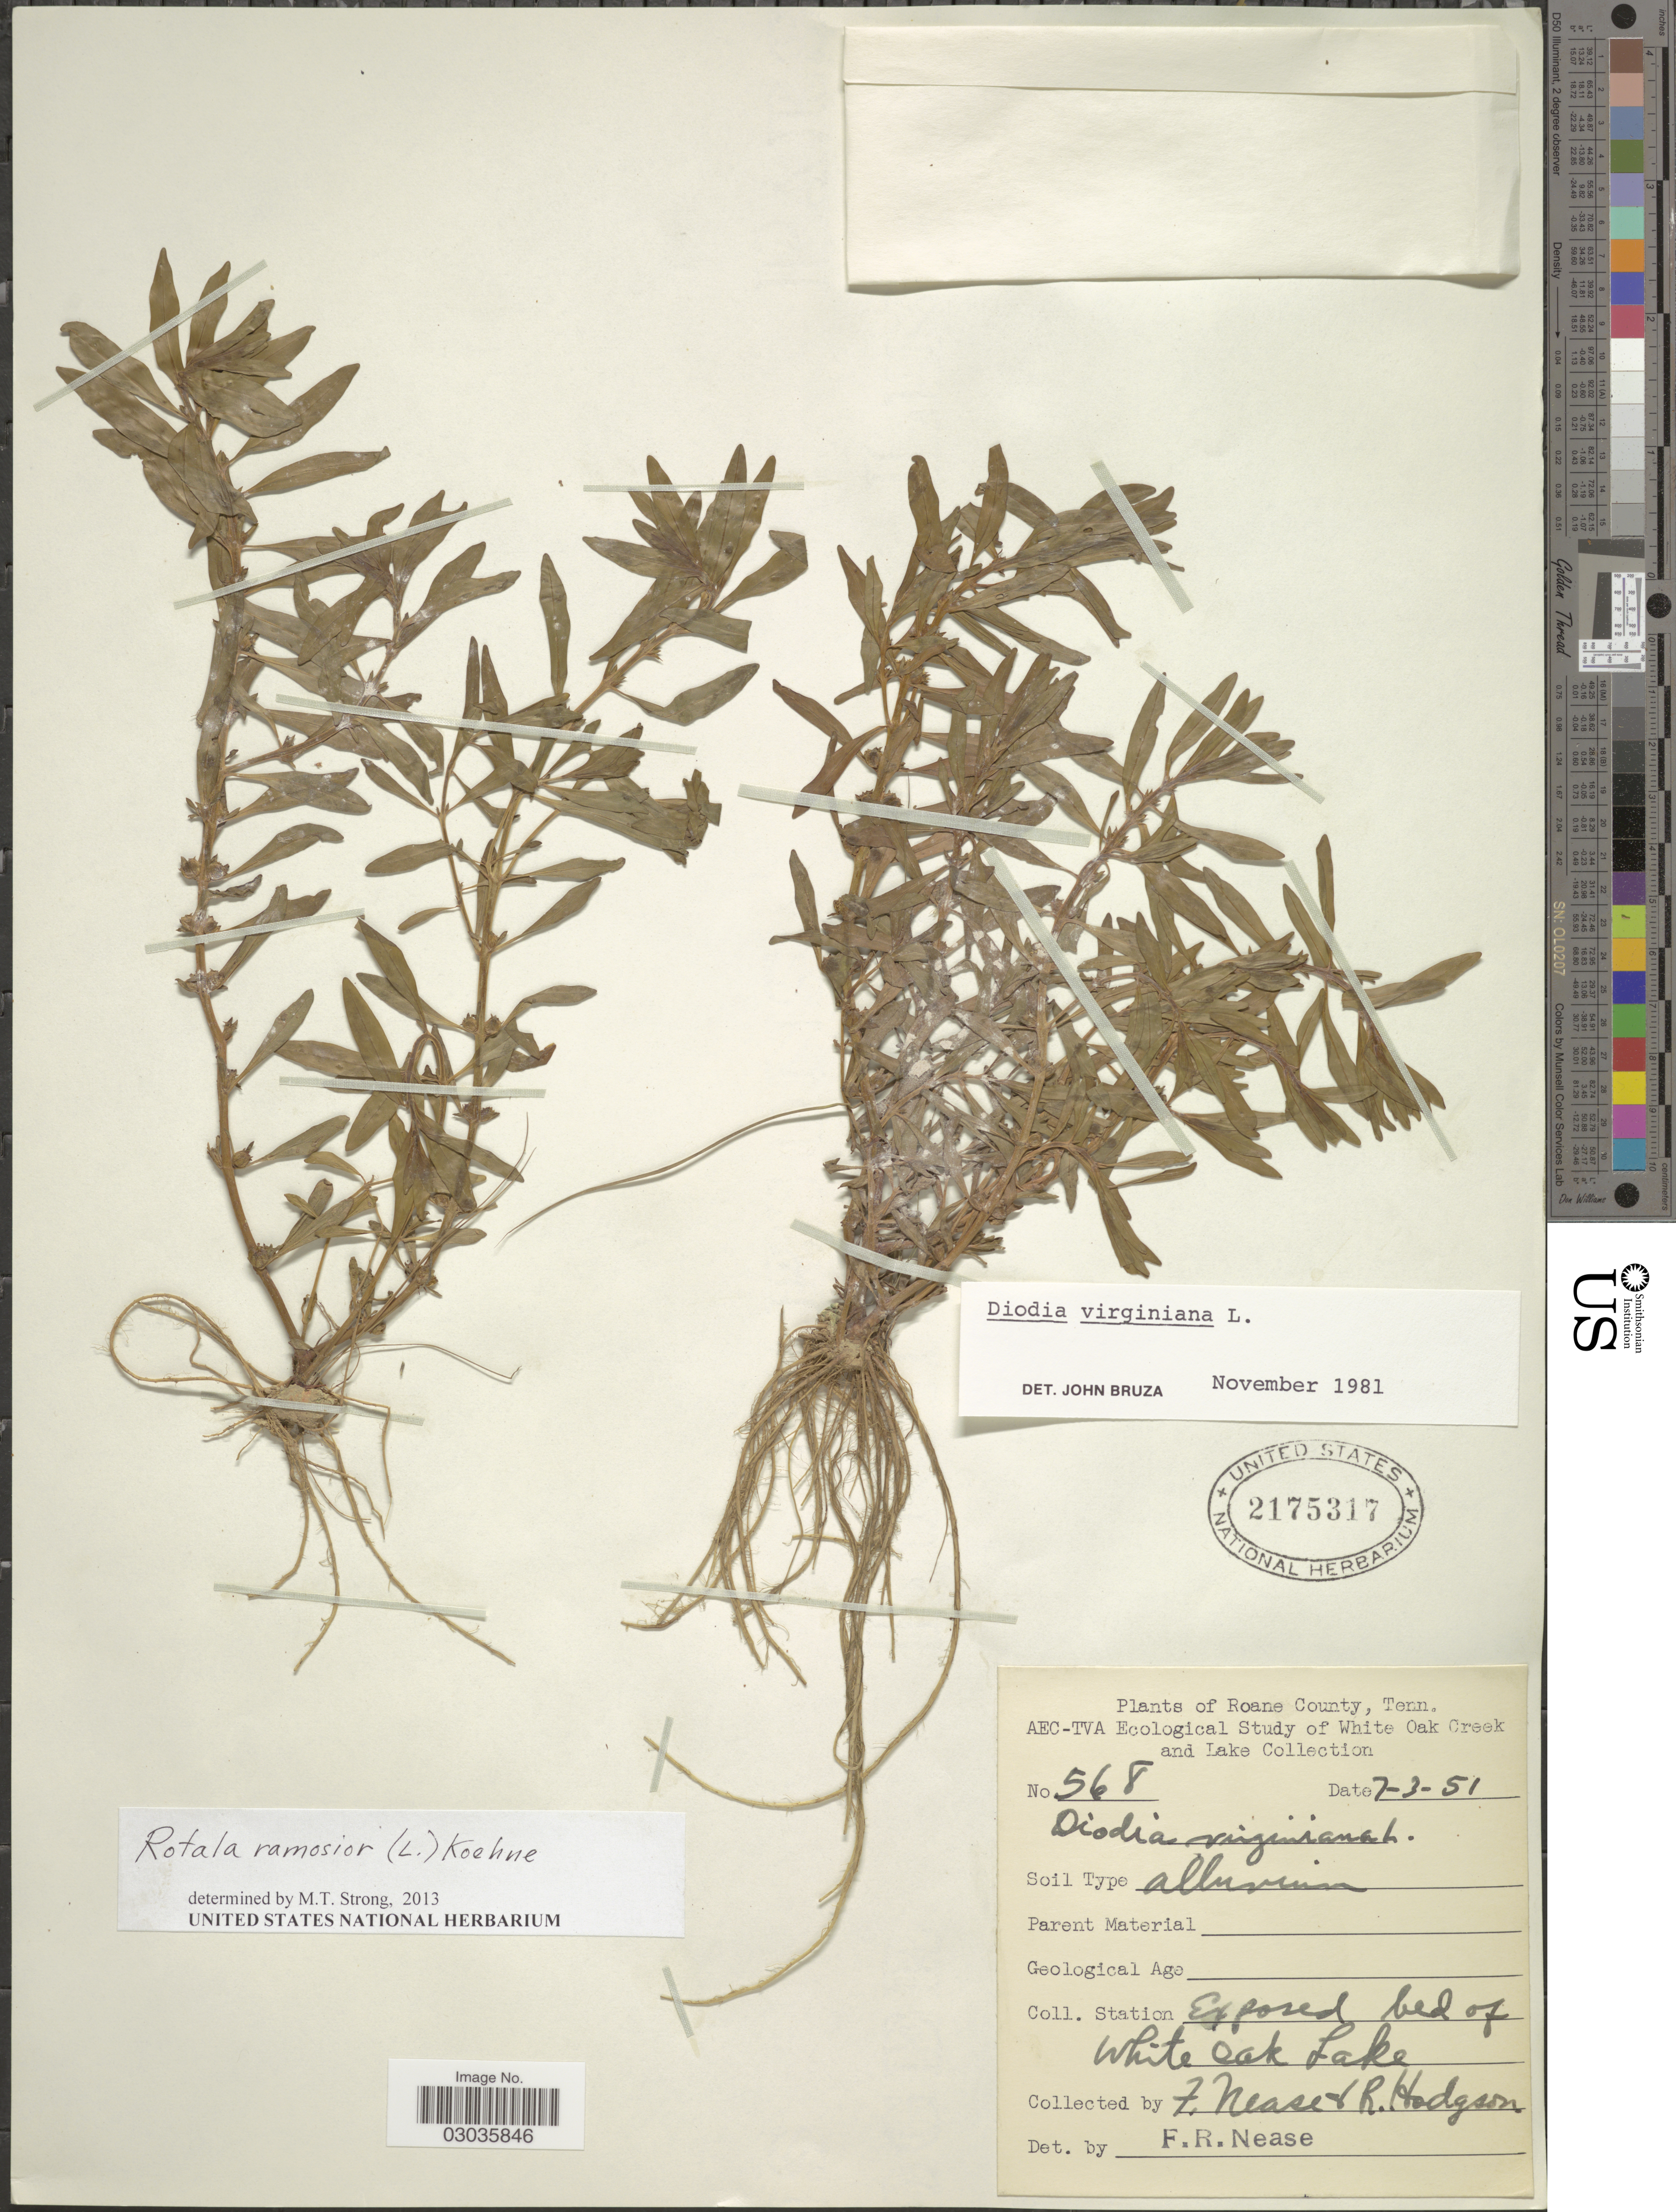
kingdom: Plantae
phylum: Tracheophyta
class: Magnoliopsida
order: Myrtales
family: Lythraceae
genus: Rotala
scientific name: Rotala ramosior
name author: (L.) Koehne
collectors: F. Nease & R. Hodgson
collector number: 568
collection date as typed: Transcribed d/m/y: 3/7/51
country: United States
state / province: Tennessee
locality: Roane County, Tenn. Bed of White Oak Lake.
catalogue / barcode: US 2175317